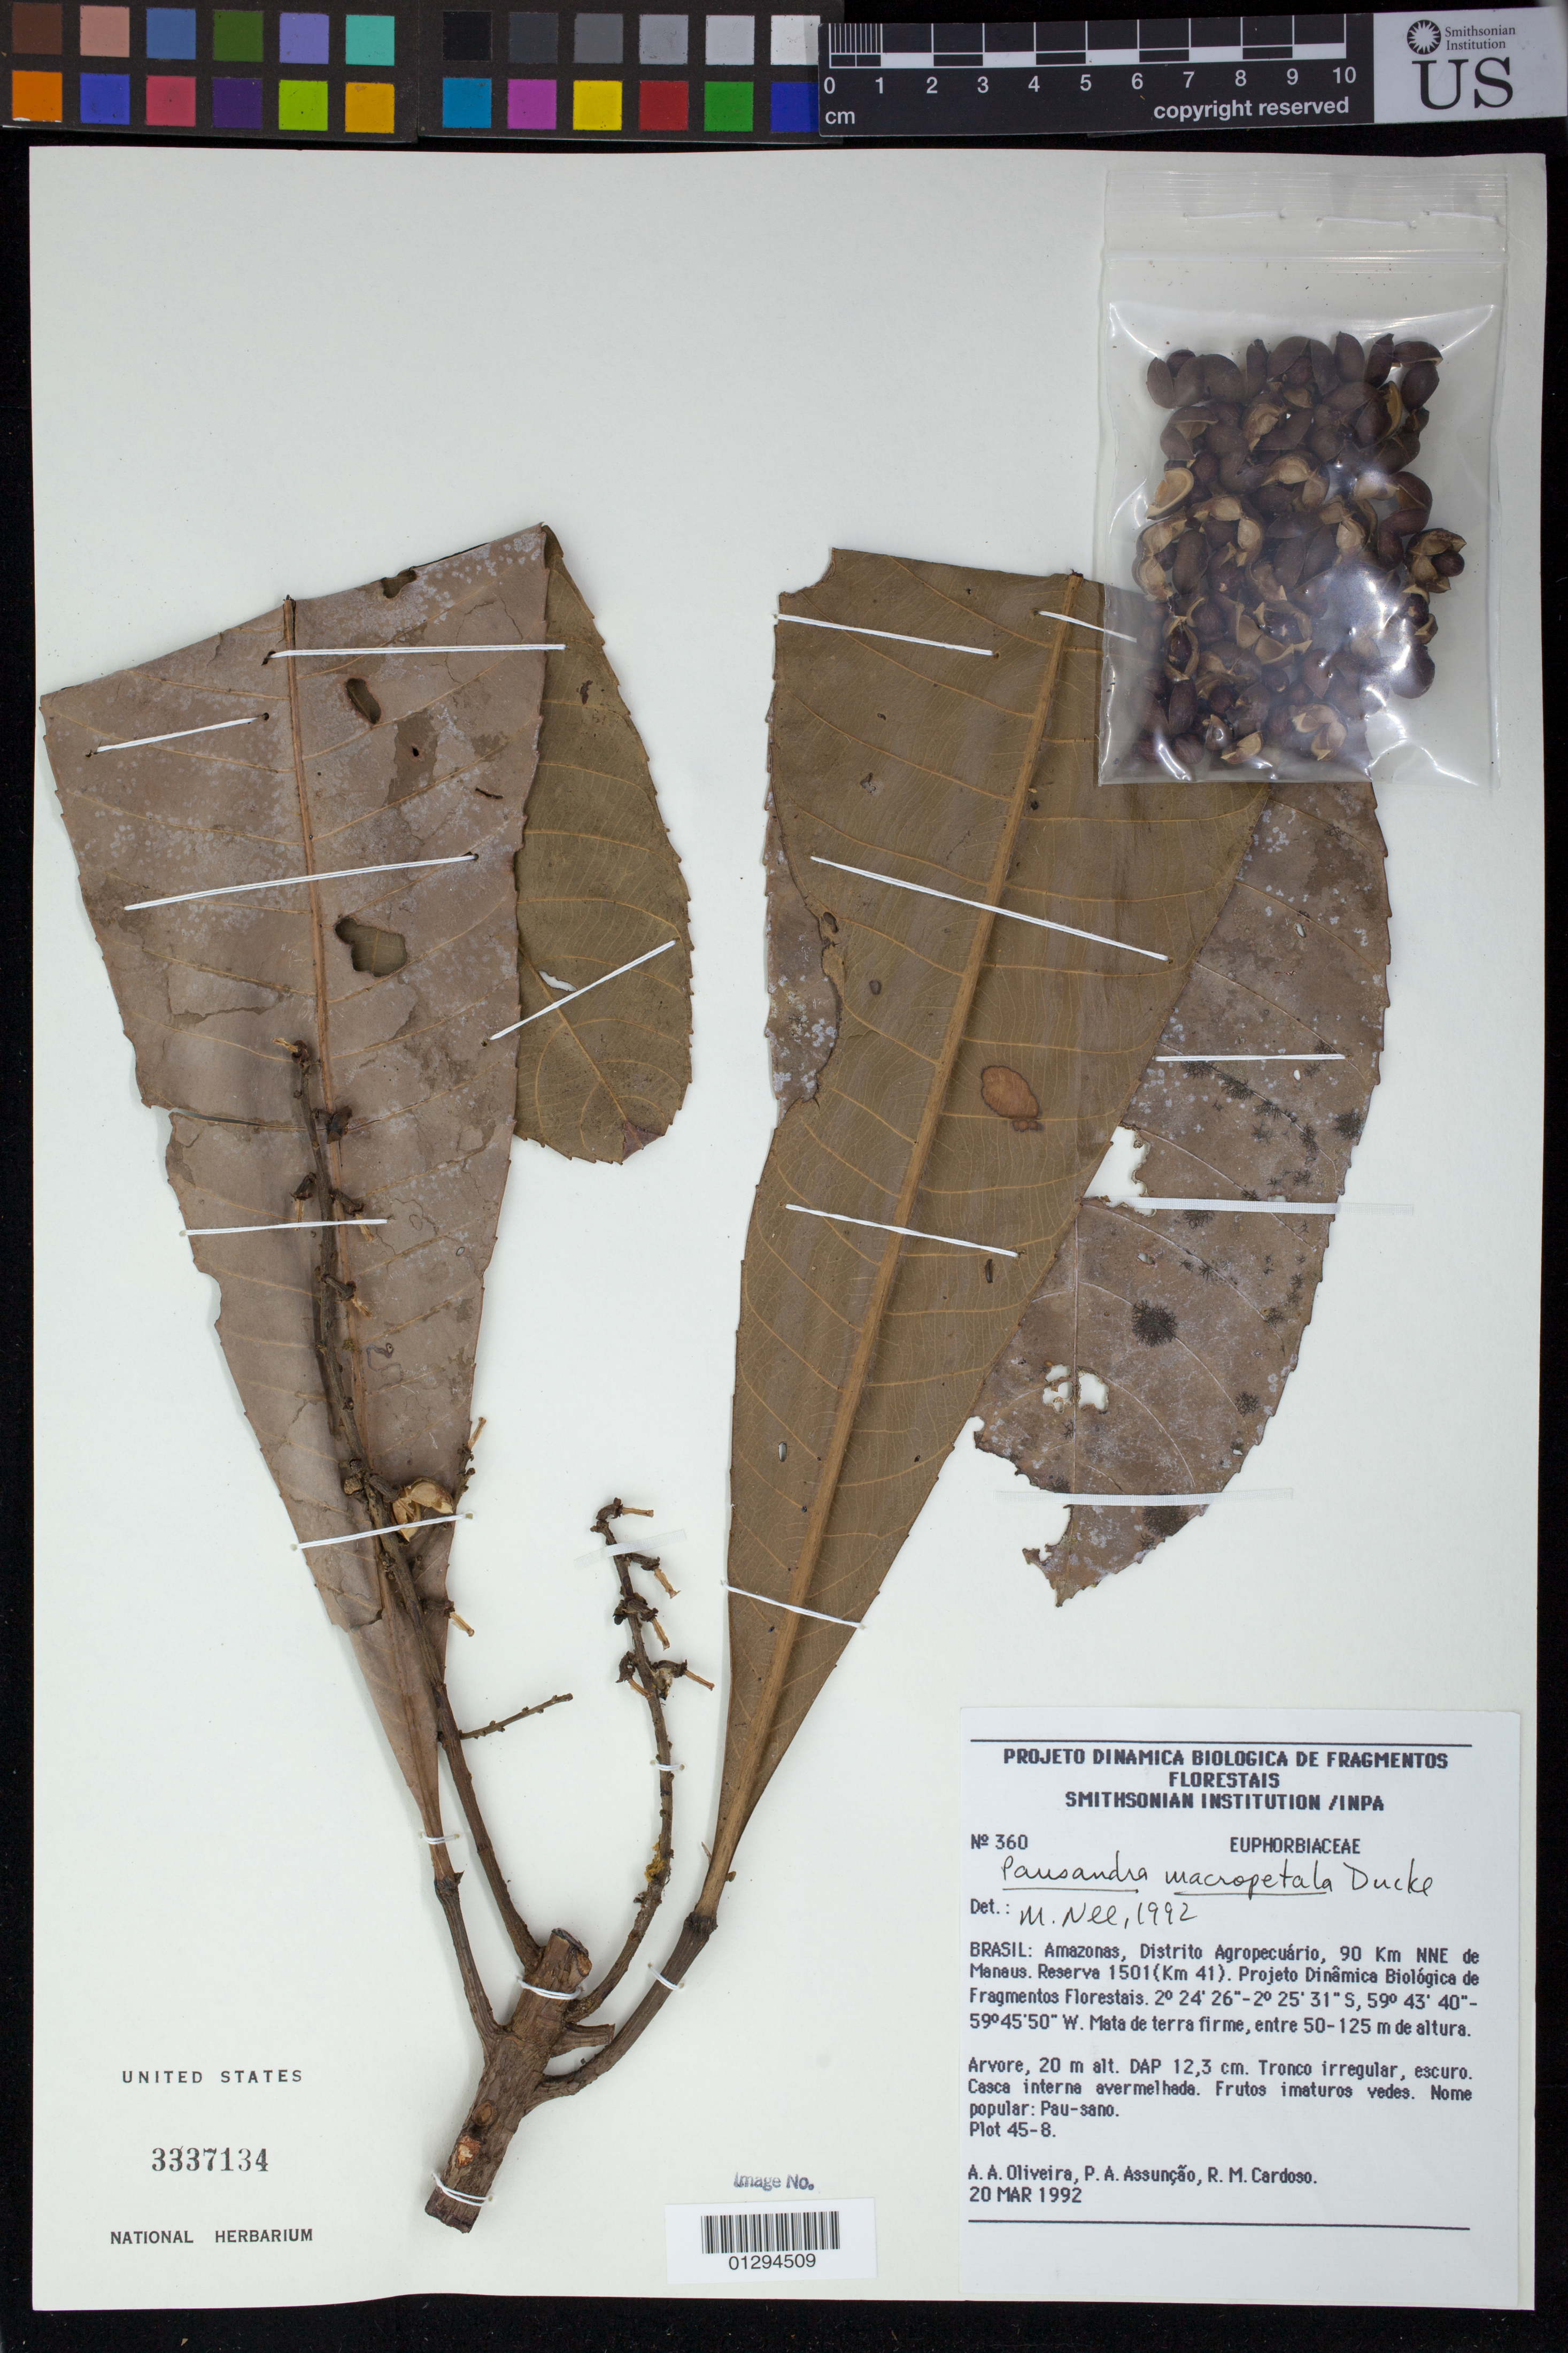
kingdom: Plantae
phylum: Tracheophyta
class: Magnoliopsida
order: Malpighiales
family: Euphorbiaceae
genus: Pausandra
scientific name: Pausandra macropetala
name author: Ducke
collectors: A. Oliveira, P. A. Assunçao & R. M. Cardoso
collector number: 360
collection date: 1992-03-20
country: Brazil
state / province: Amazonas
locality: Distrito Agropecuario, 90 km NNE de Manaus. Reserva 1501 (km 41). Projeto Dinamica Biologica de Fragmentos Florestais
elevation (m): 50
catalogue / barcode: US 3337134